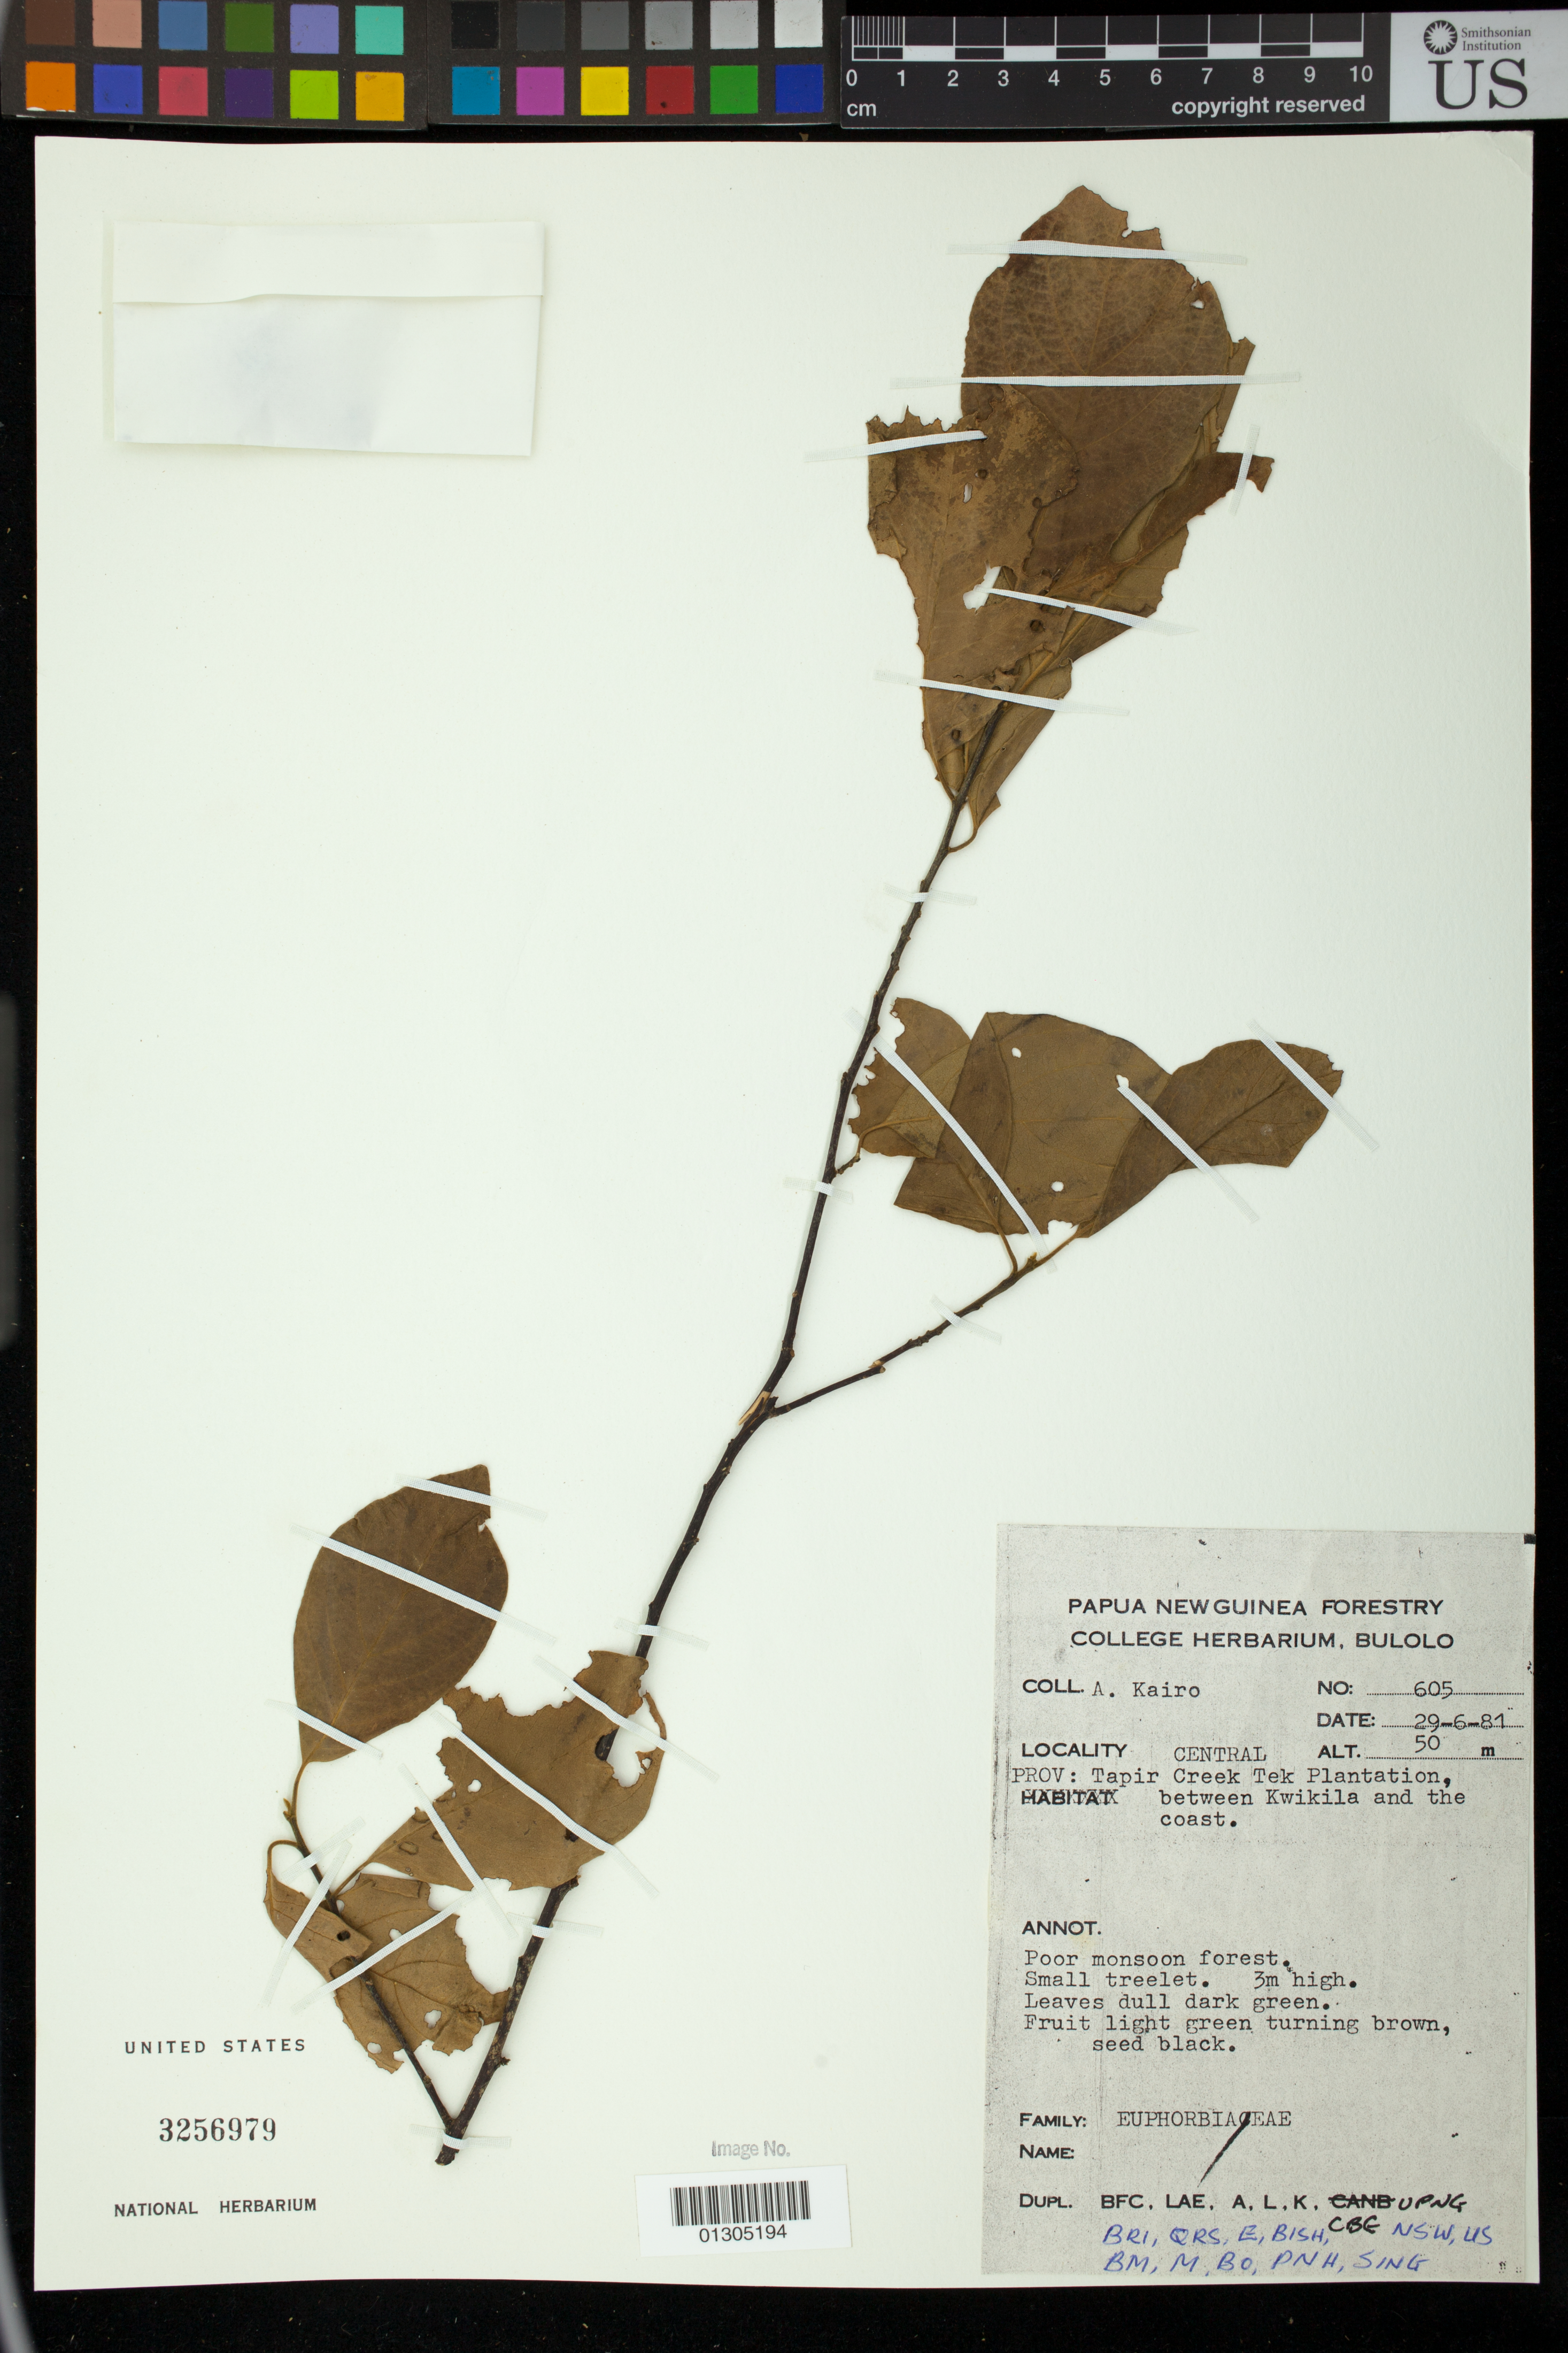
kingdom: Plantae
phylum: Tracheophyta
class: Magnoliopsida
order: Malpighiales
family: Euphorbiaceae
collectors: A. Kairo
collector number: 605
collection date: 1981-06-29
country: Papua New Guinea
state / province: Central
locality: Tapir Creek Tek Plantation, between Kwikila and the coast.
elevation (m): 50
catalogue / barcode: US 3256979